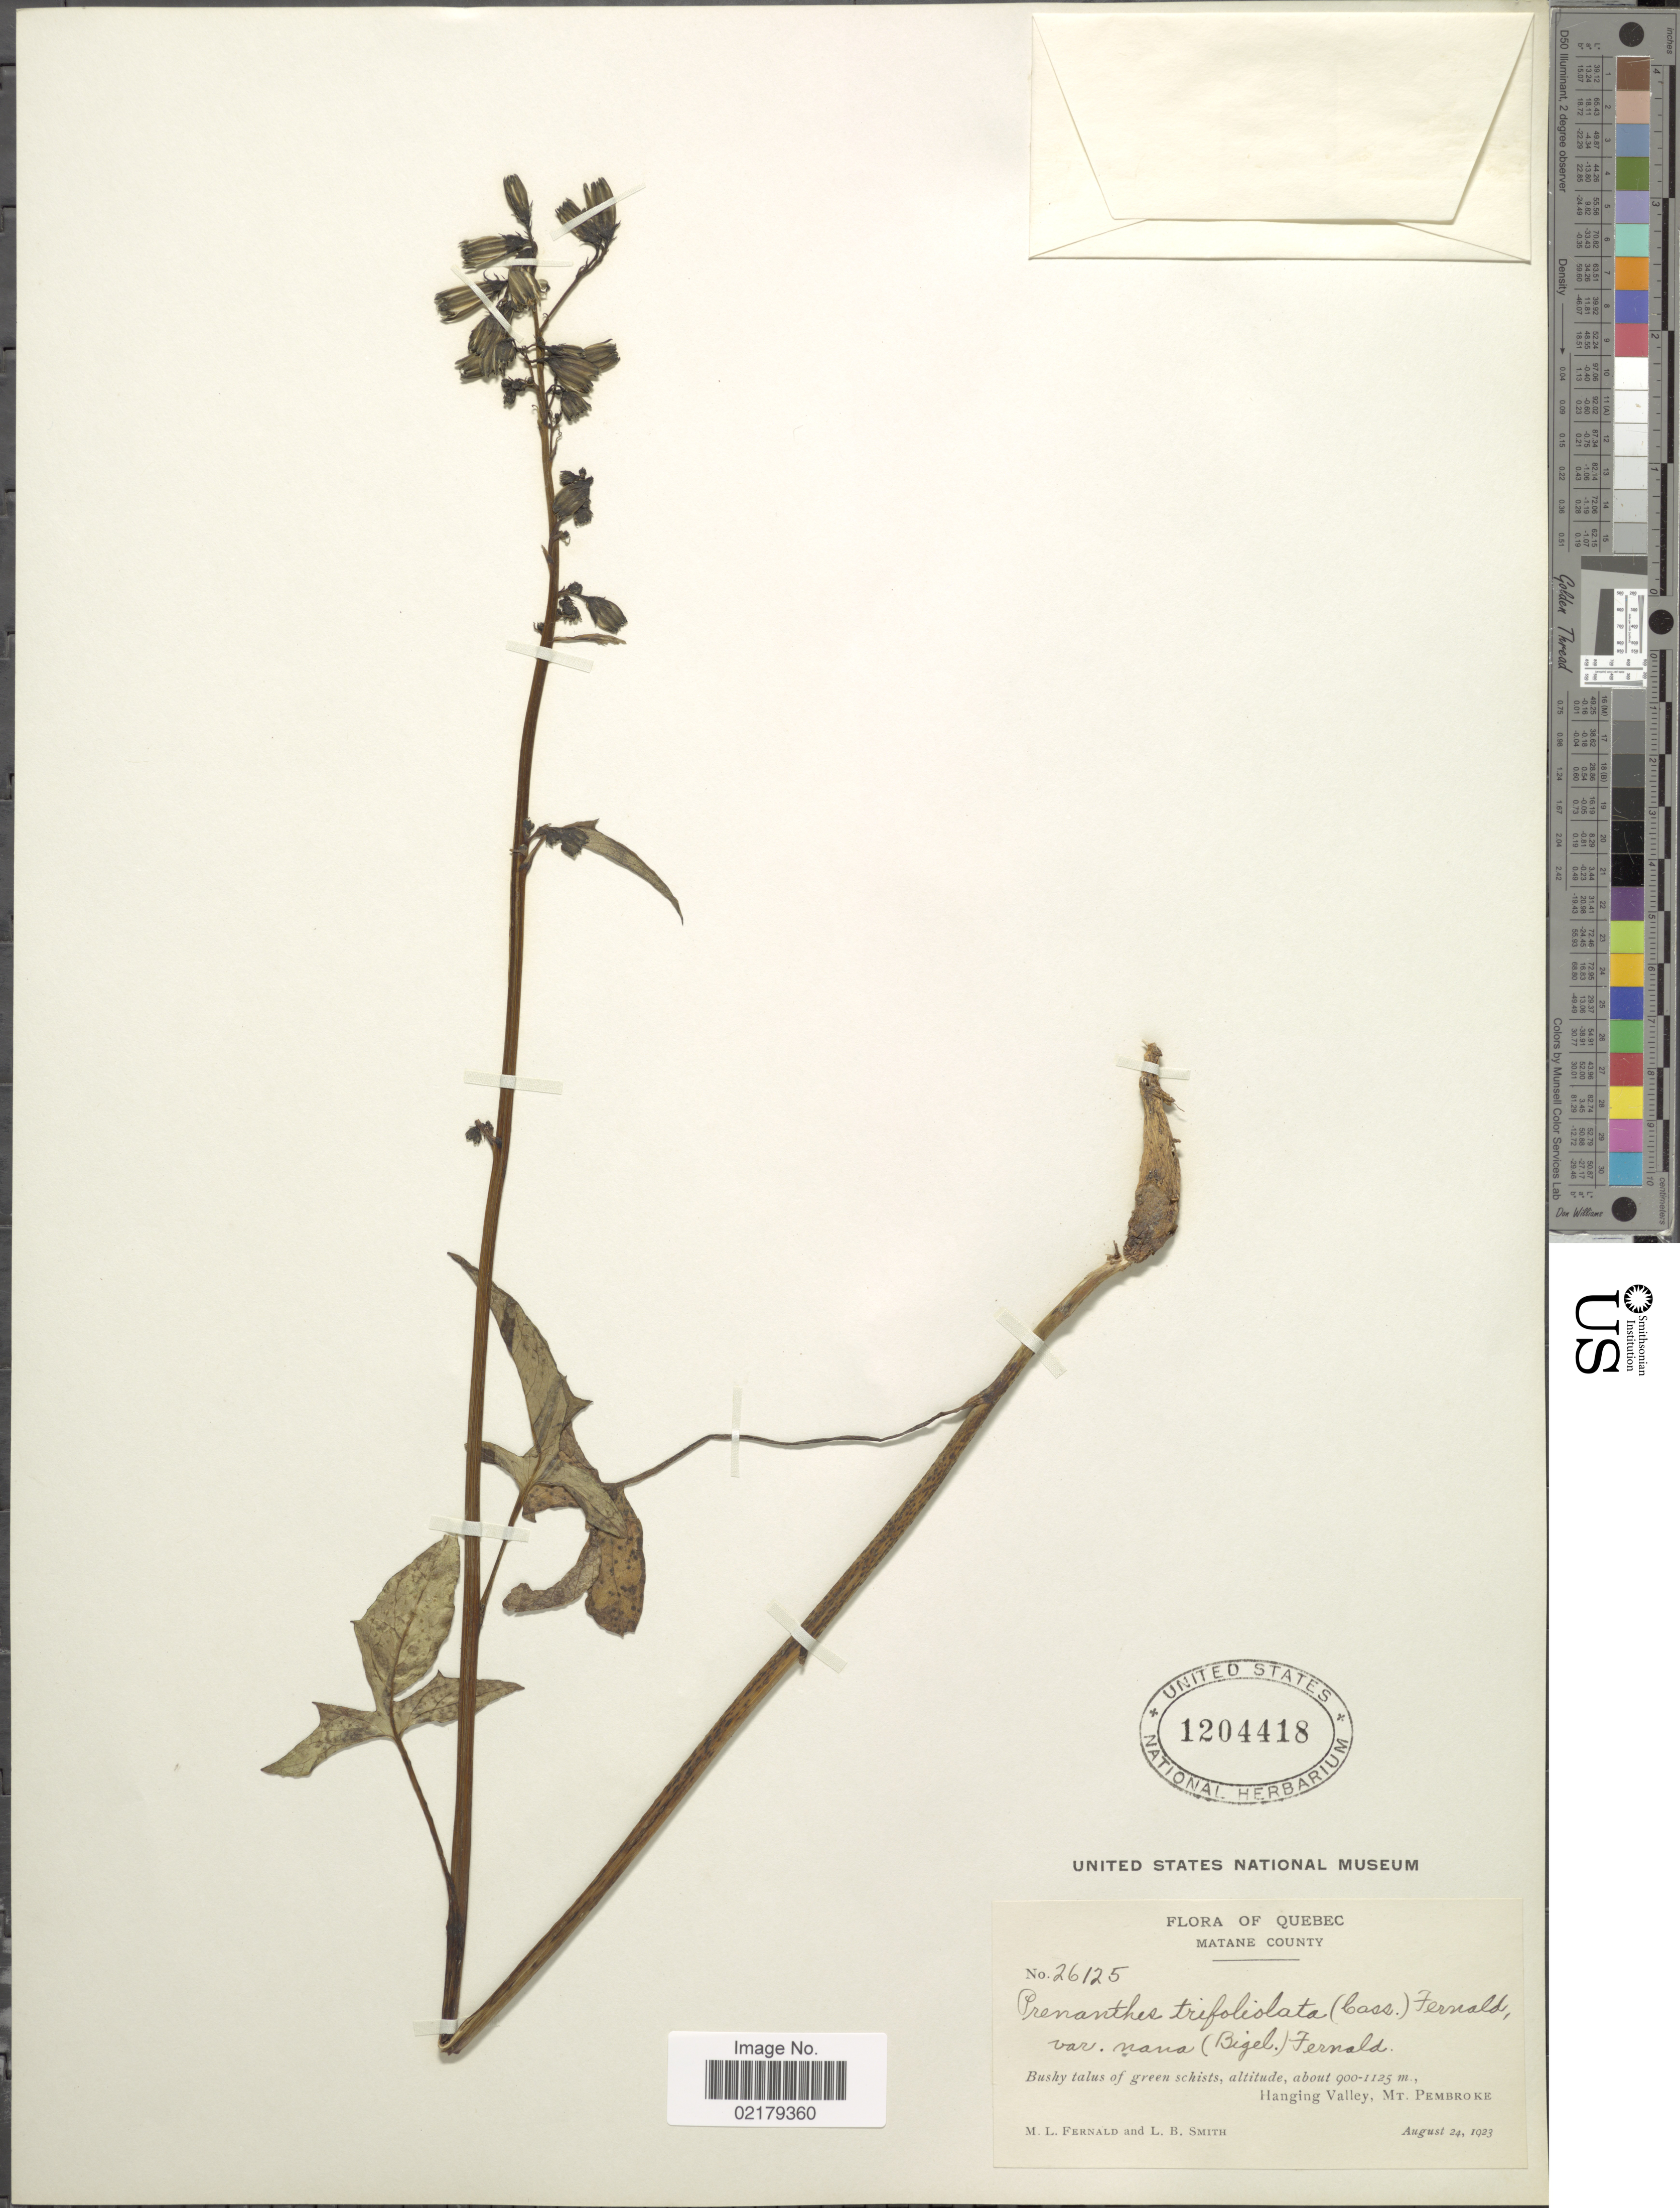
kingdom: Plantae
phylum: Tracheophyta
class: Magnoliopsida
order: Asterales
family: Asteraceae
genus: Nabalus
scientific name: Nabalus trifoliolatus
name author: Cass.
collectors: M. L. Fernald & L. Smith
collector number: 26125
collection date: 1923-08-24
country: Canada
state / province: Quebec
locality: Matane County, Bushy talus of green schist, hanging Valley, Mt Pembroke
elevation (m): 900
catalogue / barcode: US 1204418